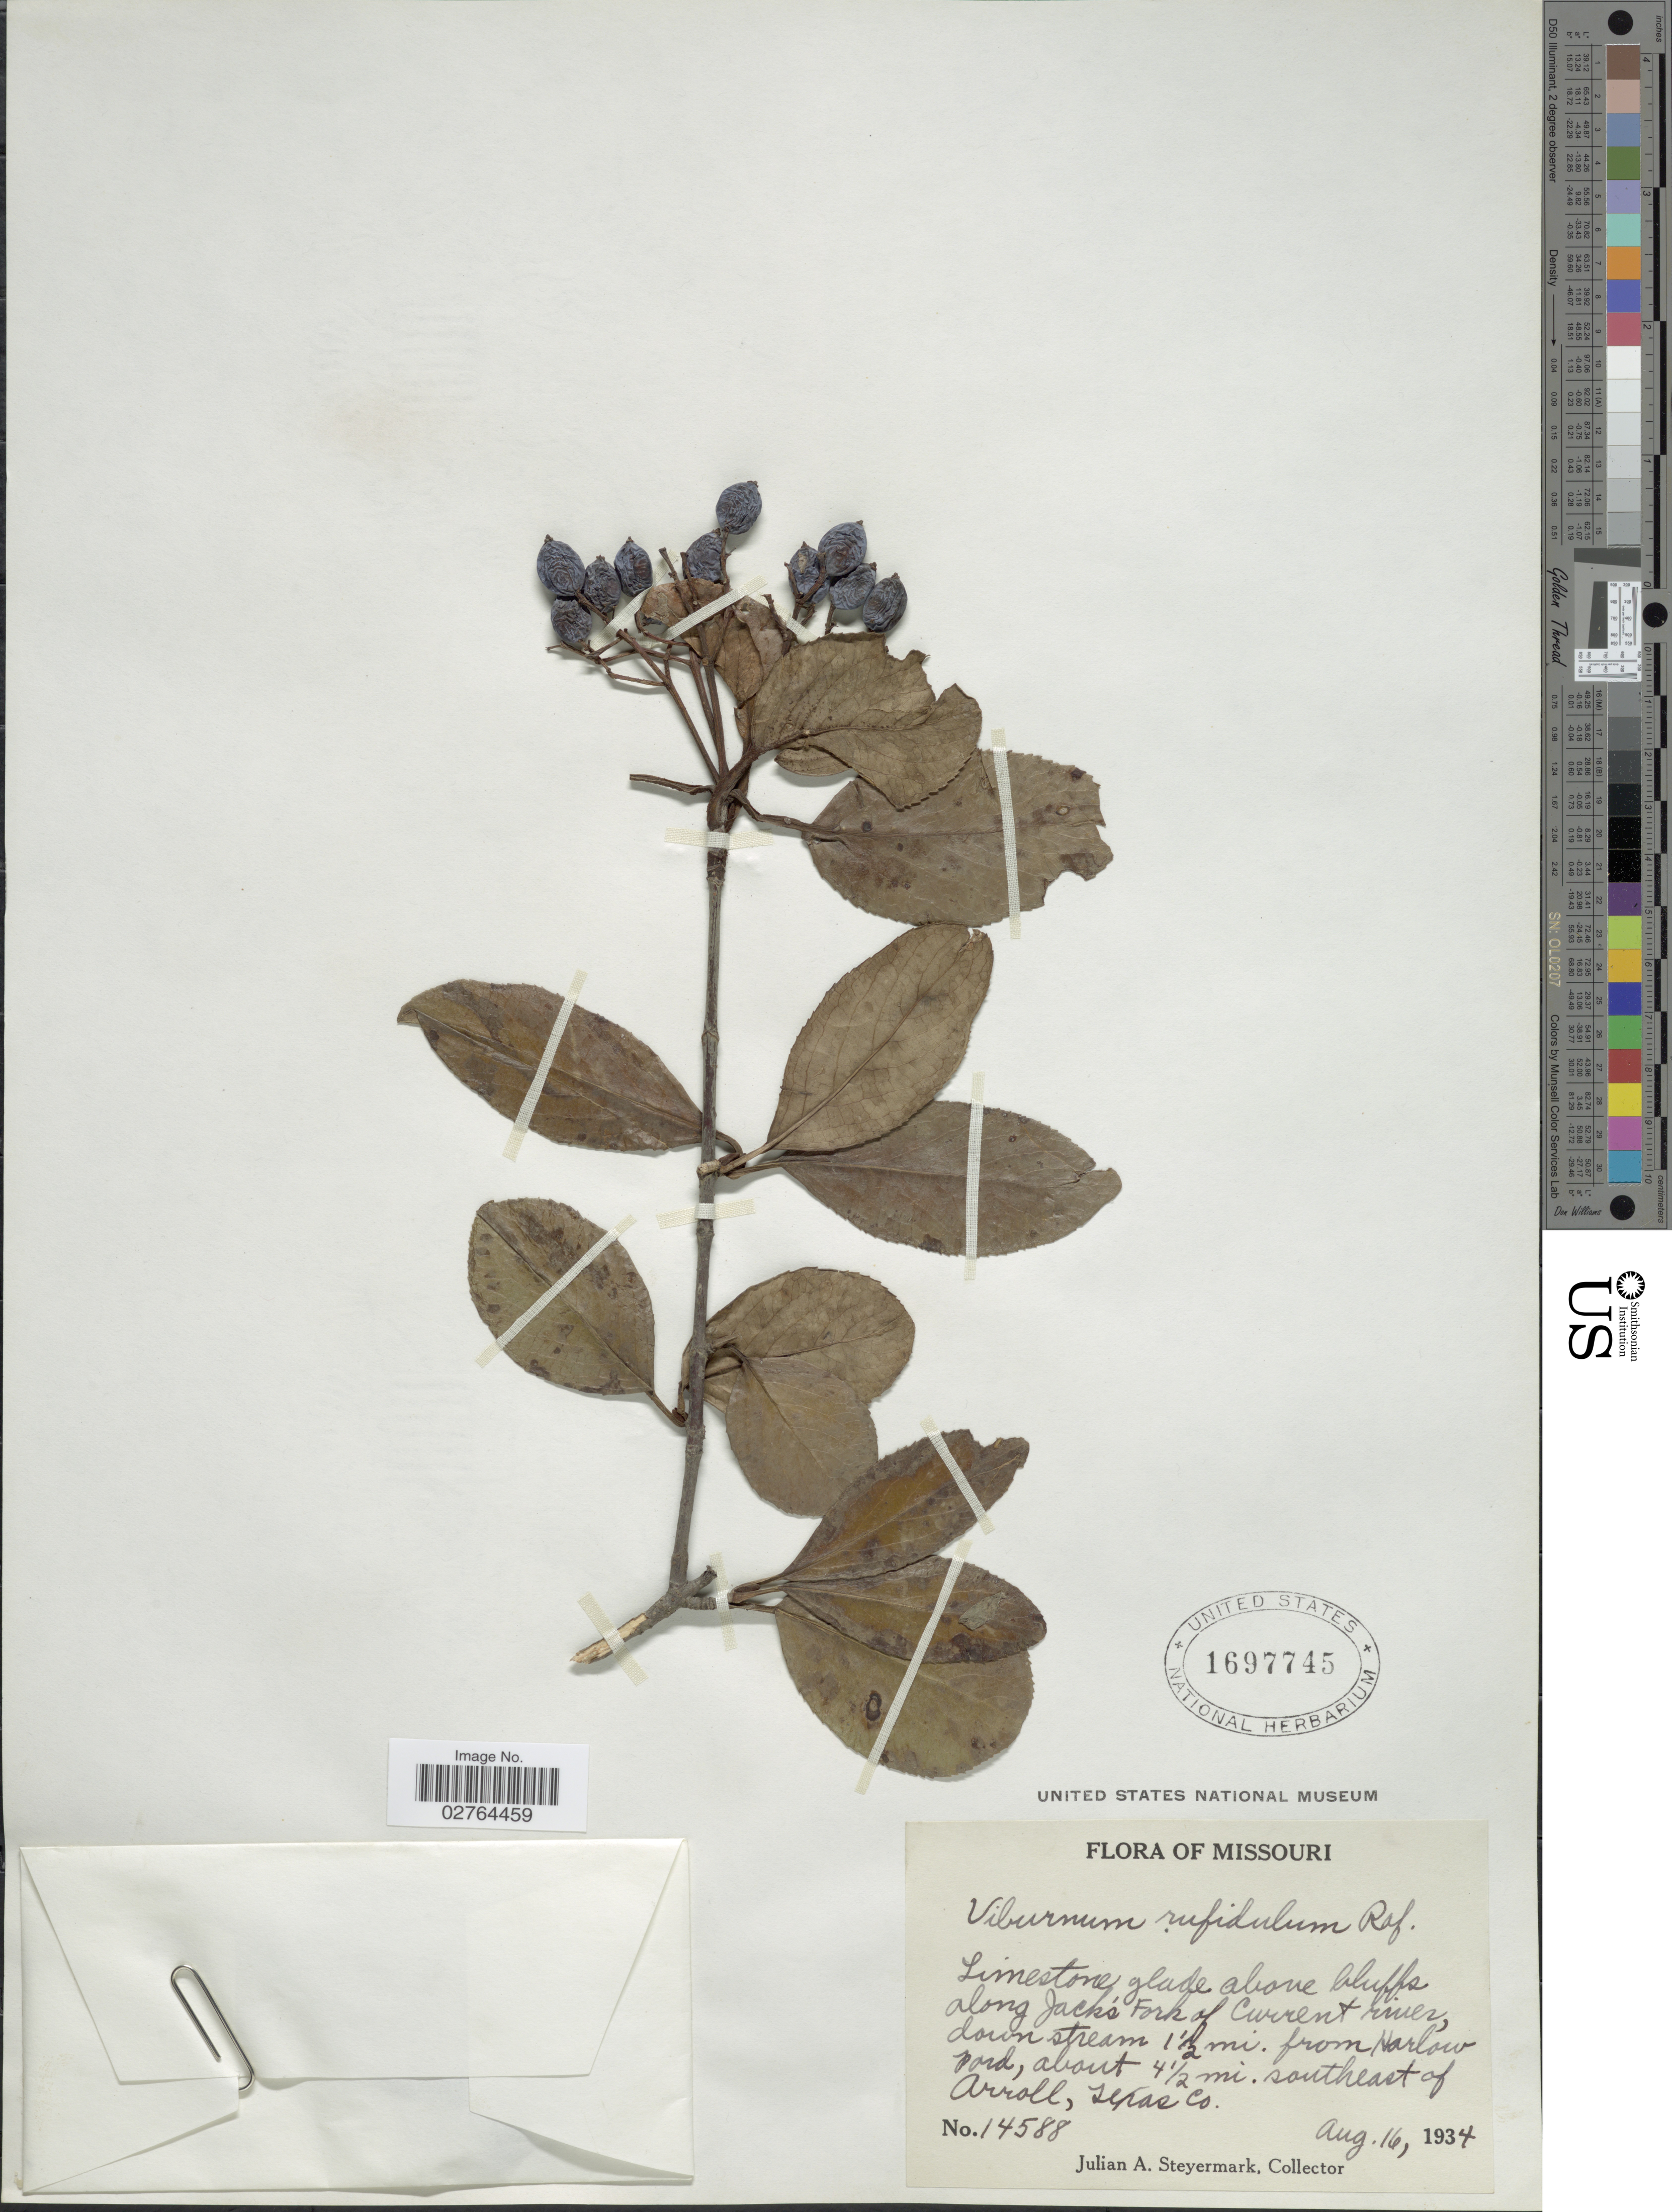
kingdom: Plantae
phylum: Tracheophyta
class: Magnoliopsida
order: Dipsacales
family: Viburnaceae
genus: Viburnum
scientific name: Viburnum rufidulum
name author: Raf.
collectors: J. Steyermark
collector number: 14588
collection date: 1934-08-16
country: United States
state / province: Missouri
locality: Limestone glade above bluffs along Jack's Fork of Current river, downstream 1½ mi. from Harlow ford, about 4½ mi. southeast of Arroll, Texas Co.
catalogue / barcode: US 1697745